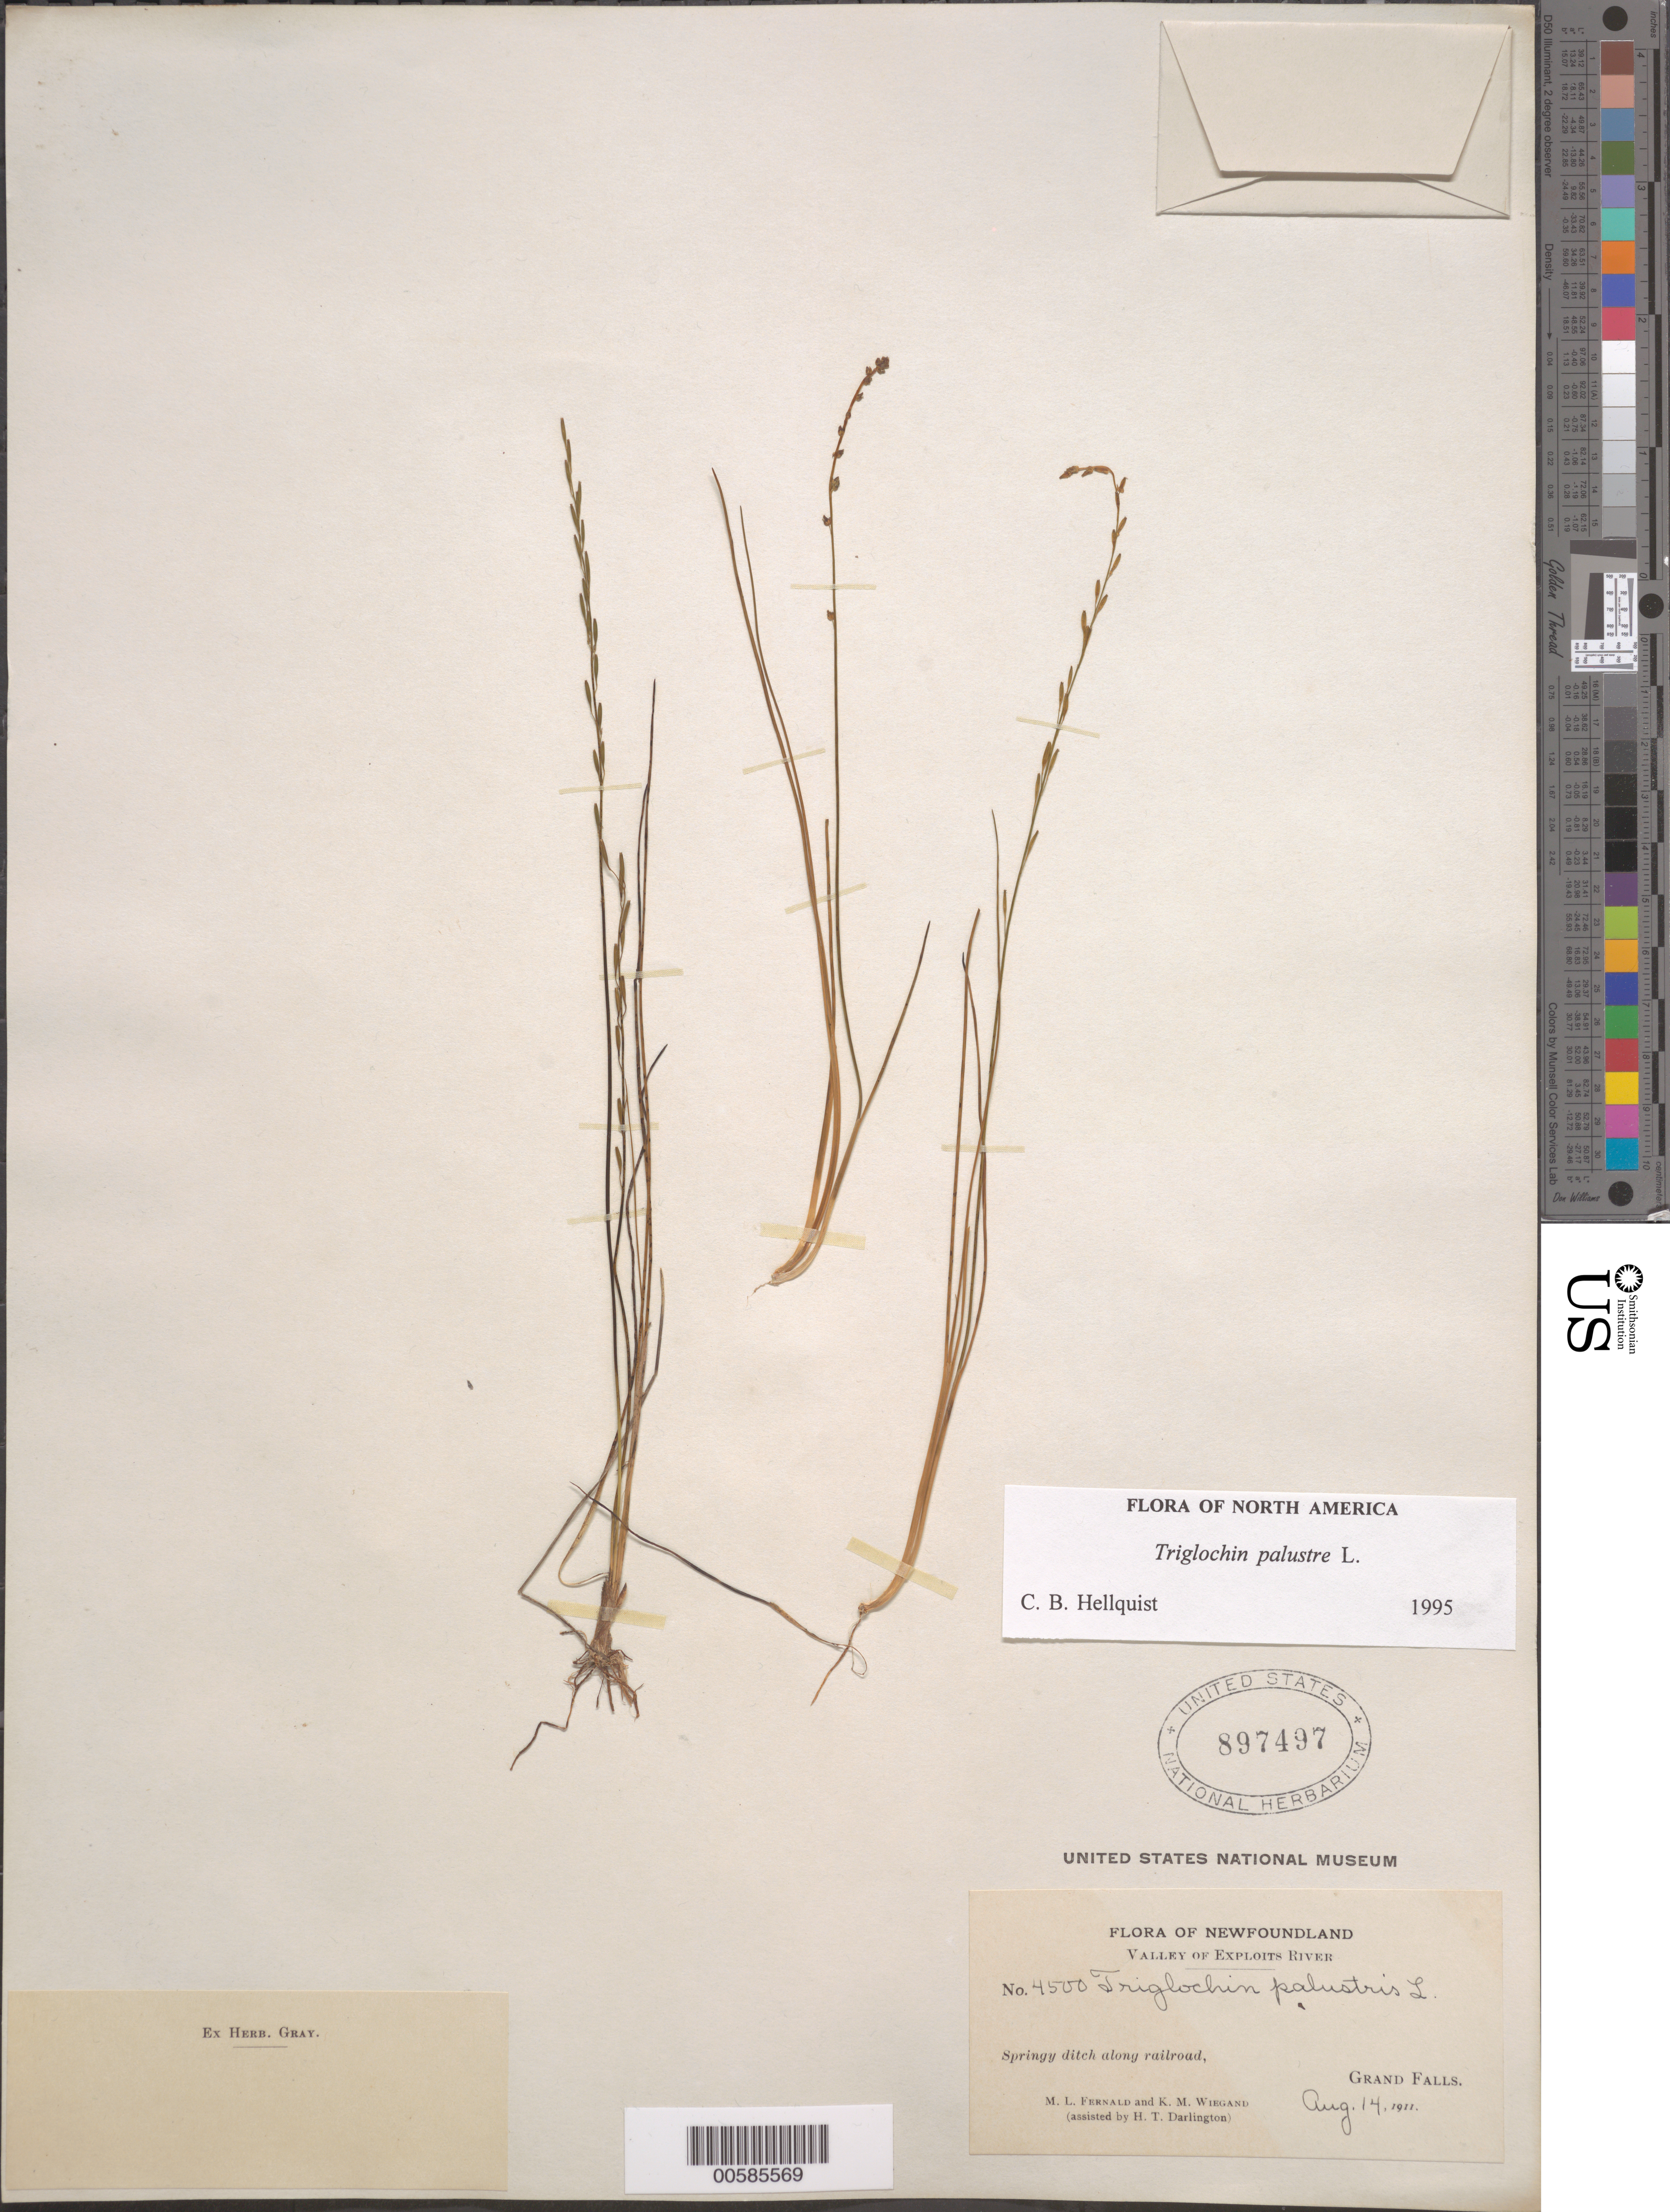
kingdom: Plantae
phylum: Tracheophyta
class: Liliopsida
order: Alismatales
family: Juncaginaceae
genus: Triglochin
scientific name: Triglochin palustris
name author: L.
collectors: M. L. Fernald & K. M. Wiegand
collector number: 4500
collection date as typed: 14 Aug 1911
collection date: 1911-08-14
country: Canada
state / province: Newfoundland and Labrador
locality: Grand Falls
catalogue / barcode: US 897497